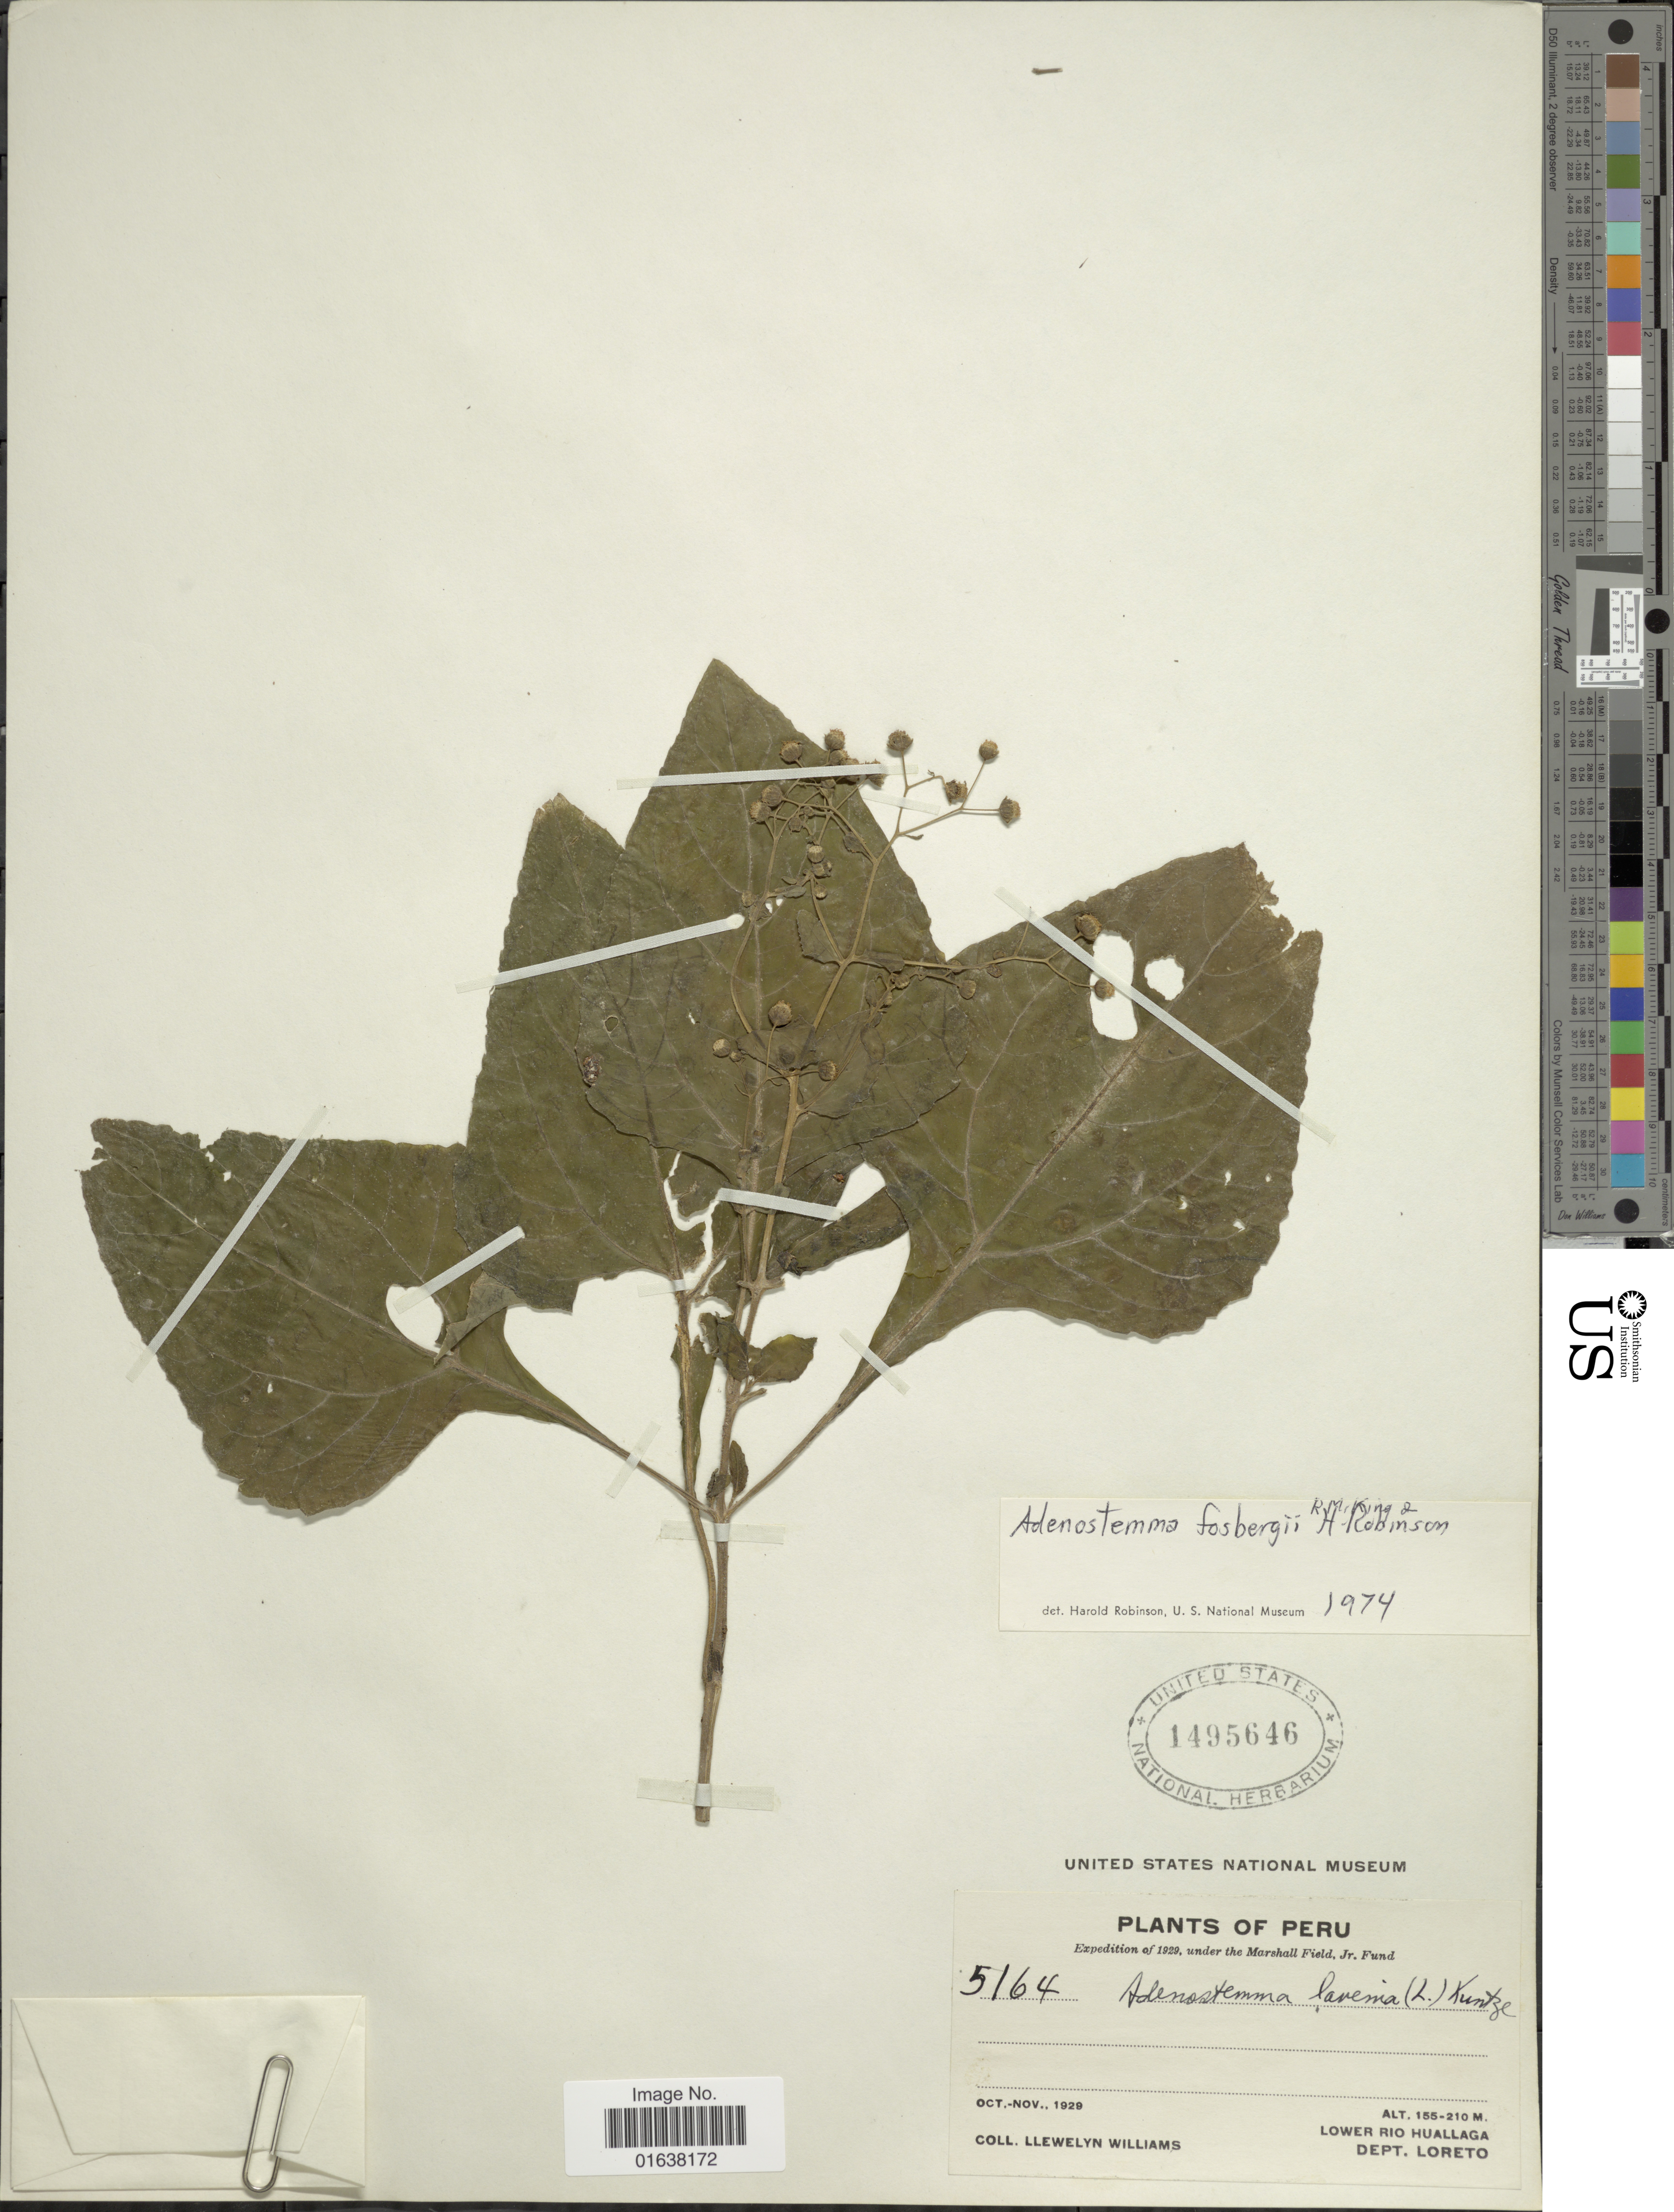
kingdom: Plantae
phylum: Tracheophyta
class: Magnoliopsida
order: Asterales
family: Asteraceae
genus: Adenostemma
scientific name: Adenostemma fosbergii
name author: R.M. King & H. Rob.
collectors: Ll. Williams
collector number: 5164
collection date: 1929-10/1929-11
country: Peru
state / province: Loreto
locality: Lower Rio Huallaga, Dept. Loreto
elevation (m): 155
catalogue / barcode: US 1495646